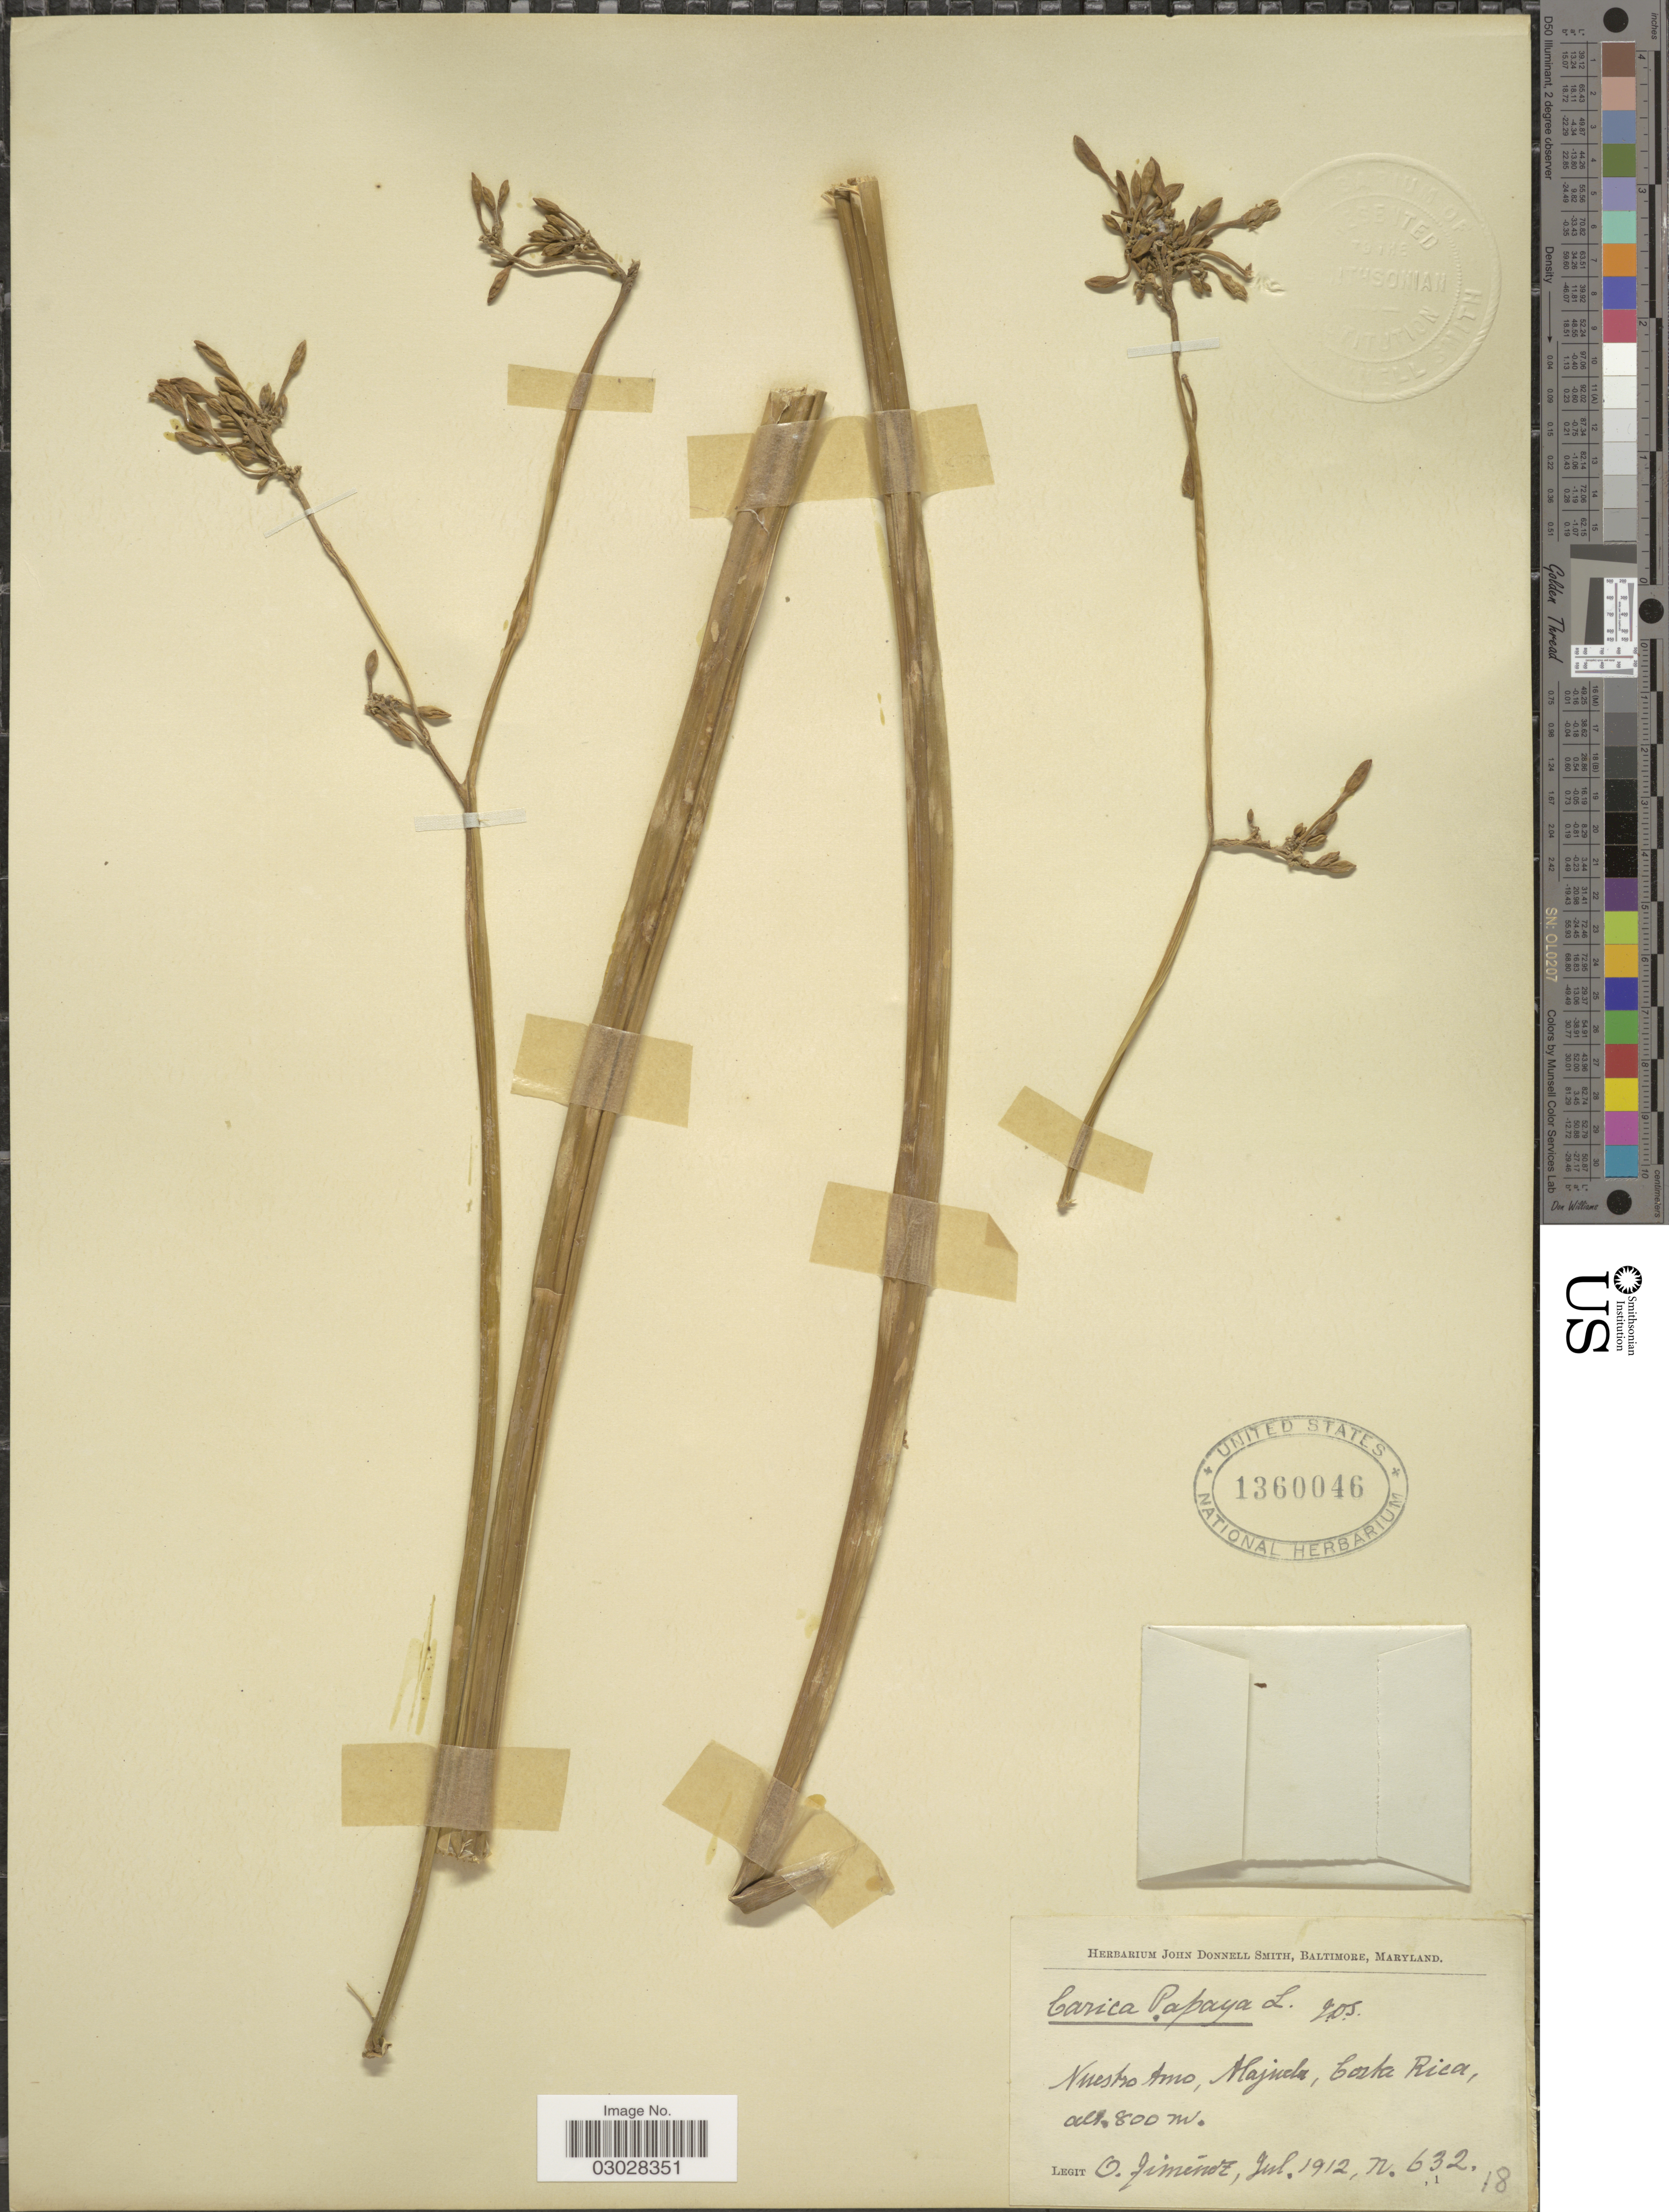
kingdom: Plantae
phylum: Tracheophyta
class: Magnoliopsida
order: Brassicales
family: Caricaceae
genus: Carica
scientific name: Carica papaya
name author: L.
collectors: O. Jiménez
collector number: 632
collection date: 1912-07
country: Costa Rica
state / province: Alajuela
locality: Nuestro Amo.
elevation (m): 800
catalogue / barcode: US 1360046